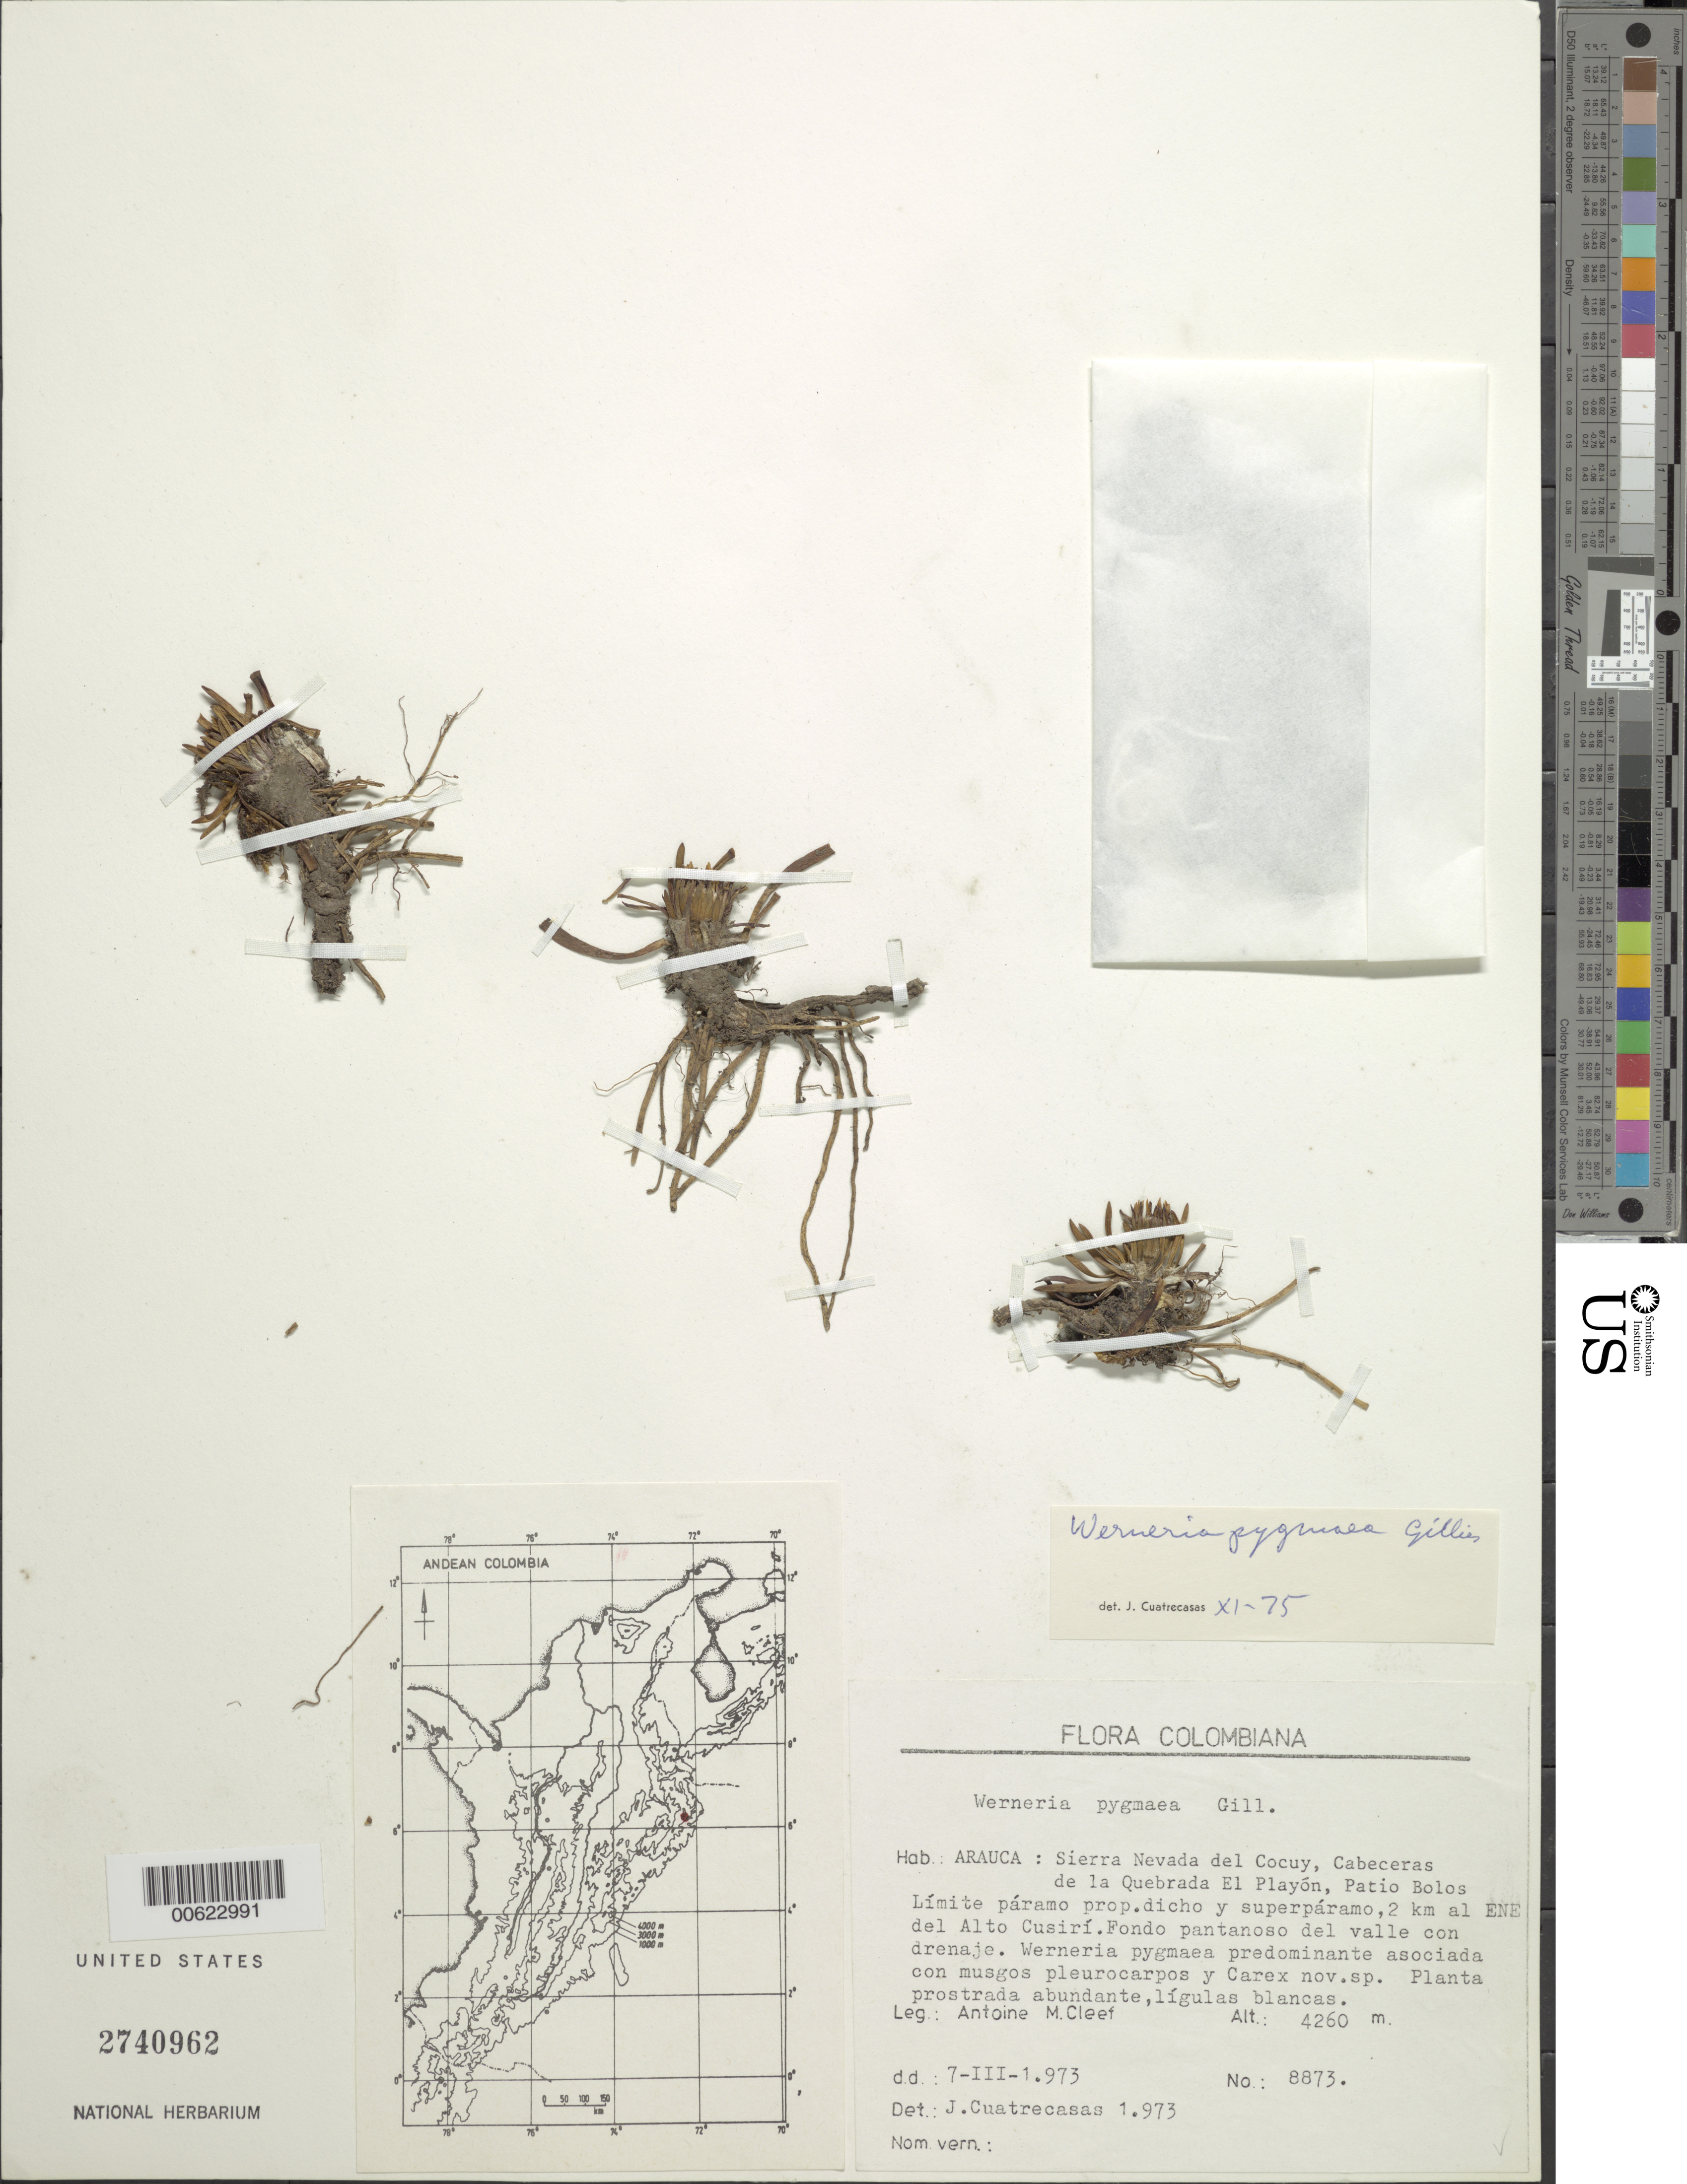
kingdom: Plantae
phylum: Tracheophyta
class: Magnoliopsida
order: Asterales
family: Asteraceae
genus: Werneria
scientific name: Werneria pygmaea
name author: Gillies ex Hook. & Arn.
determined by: Calvo, Joel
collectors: A. M. Cleef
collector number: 8873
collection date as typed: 7-Mar-73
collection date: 1973-03-07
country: Colombia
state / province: Arauca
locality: Sierra Nevada del Cocuy, Cabeceras de la Quebrada El Playon. 2 km al ENE del Alto Cusiri.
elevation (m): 4260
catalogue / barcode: US 2740962